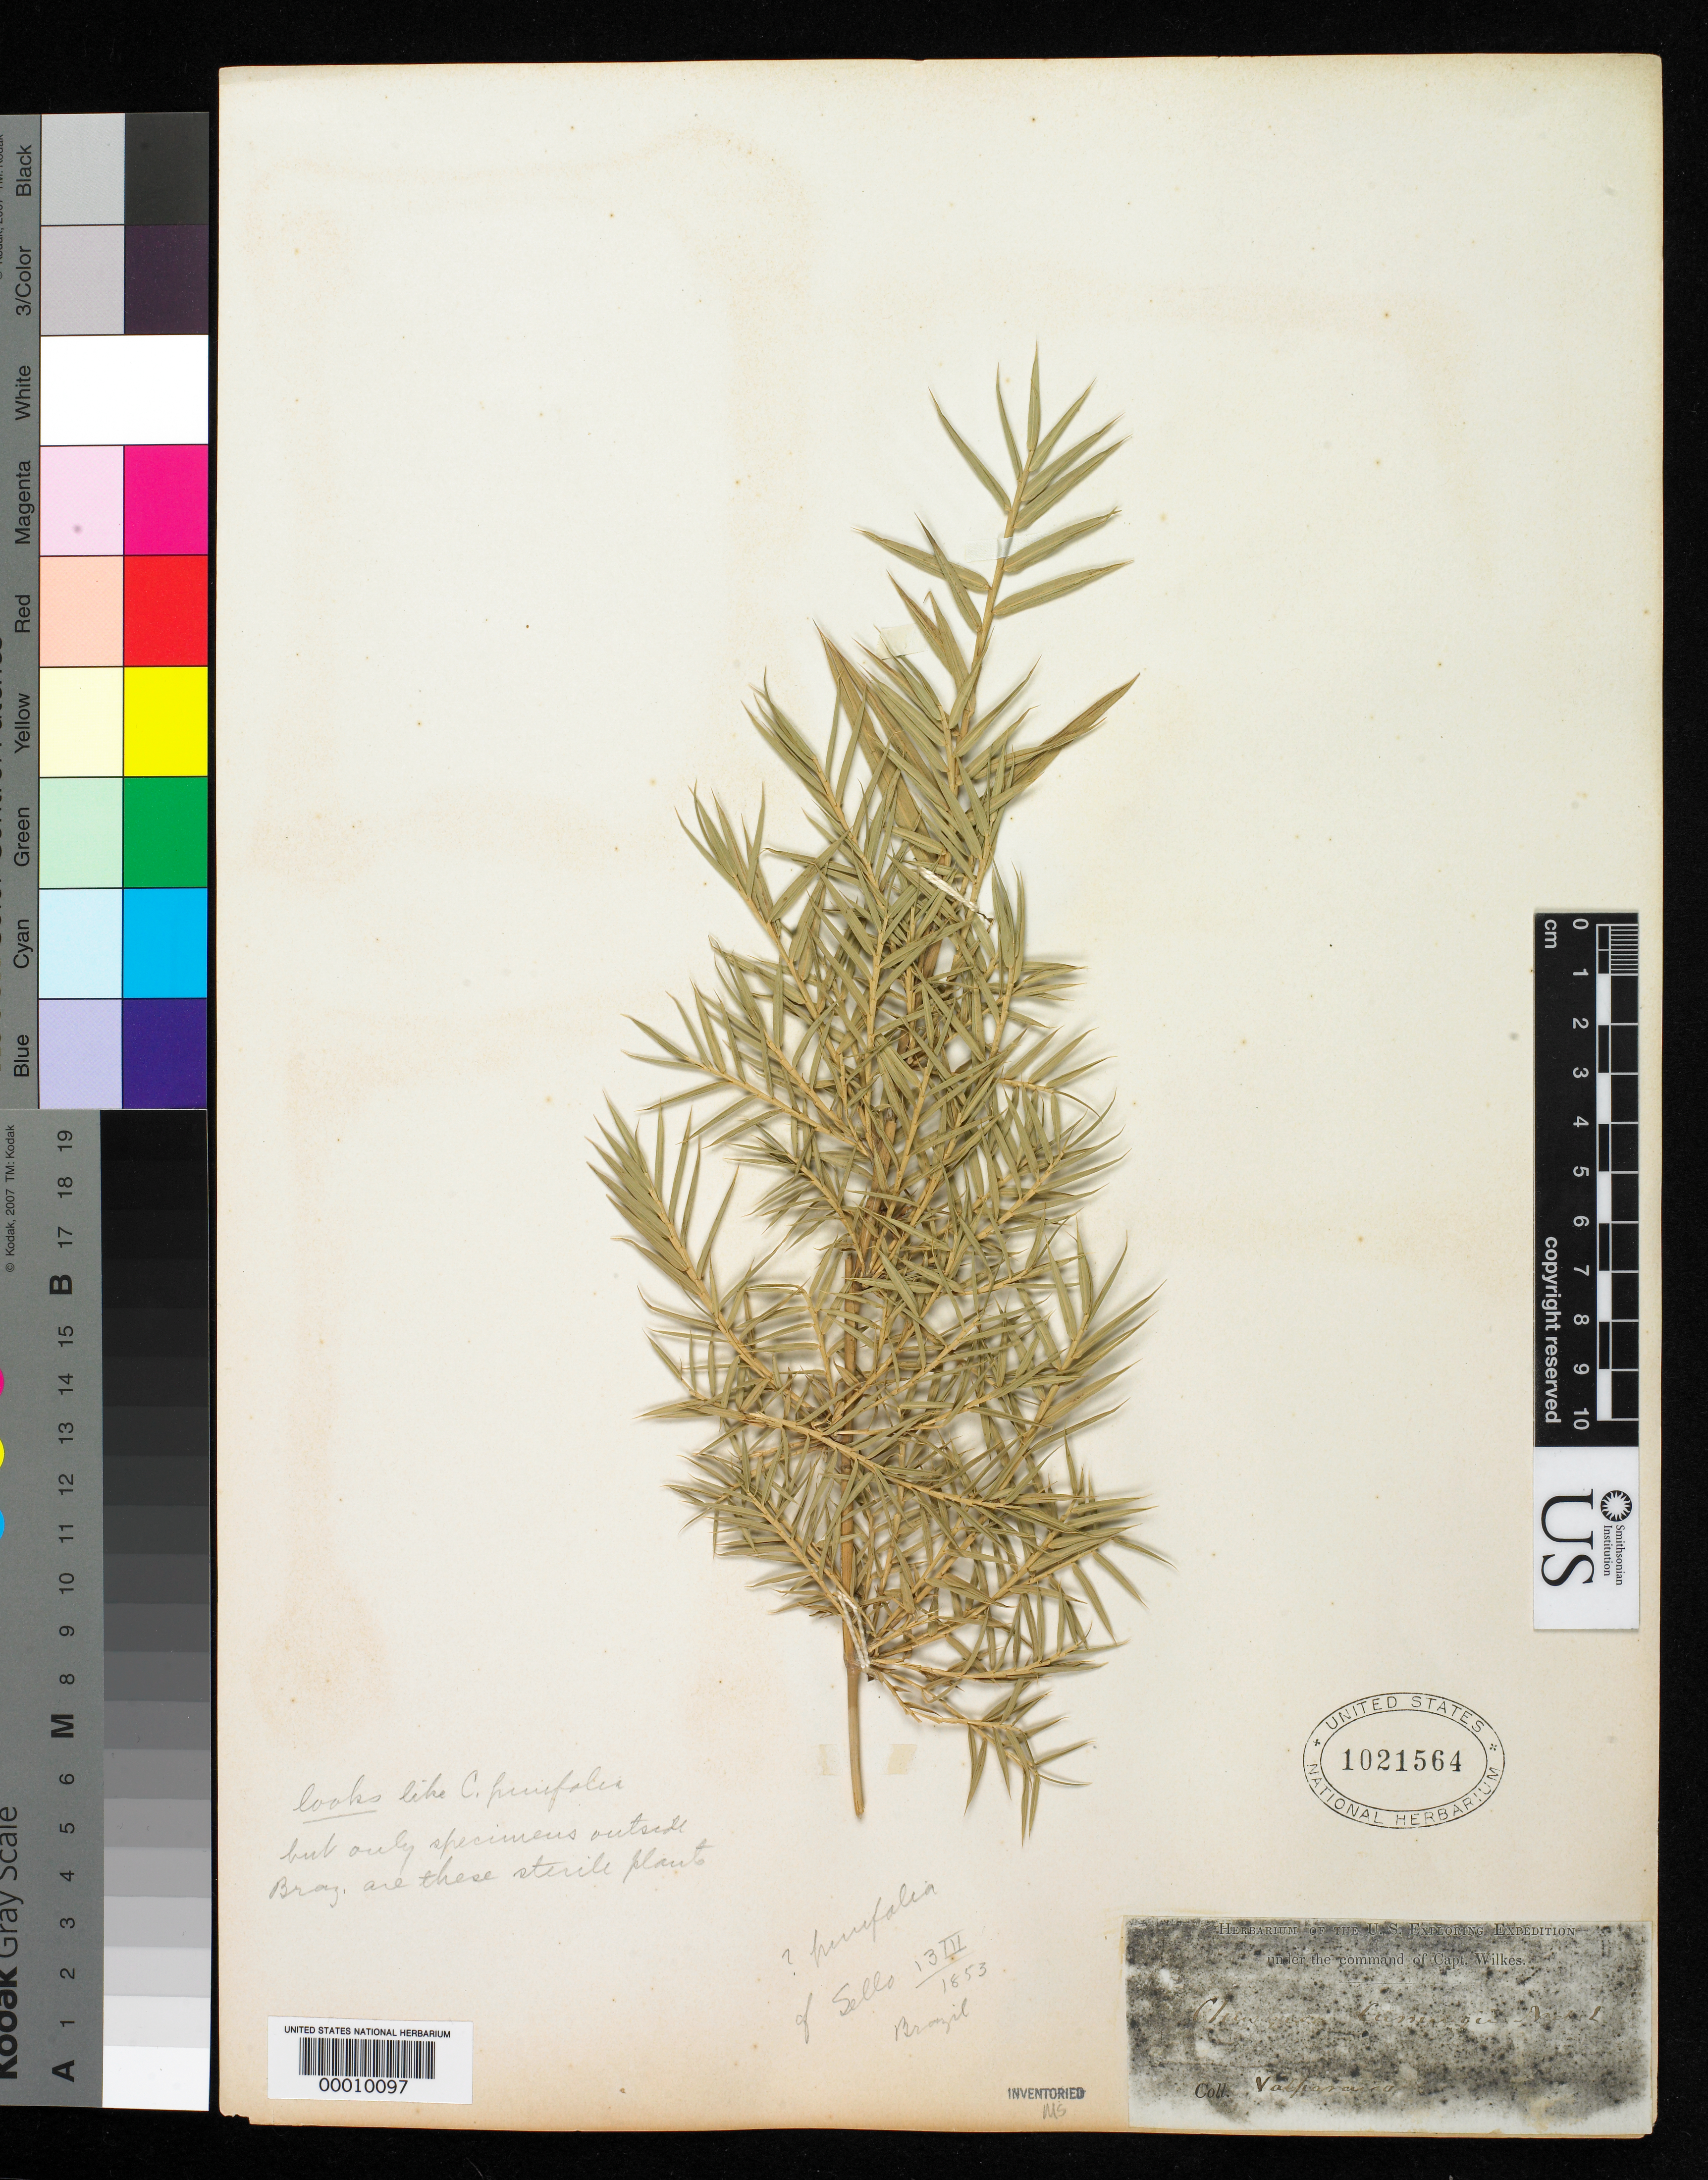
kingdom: Plantae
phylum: Tracheophyta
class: Liliopsida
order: Poales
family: Poaceae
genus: Chusquea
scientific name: Chusquea cumingii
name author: Nees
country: Chile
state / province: Valparaíso (V)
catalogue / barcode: US 1021564